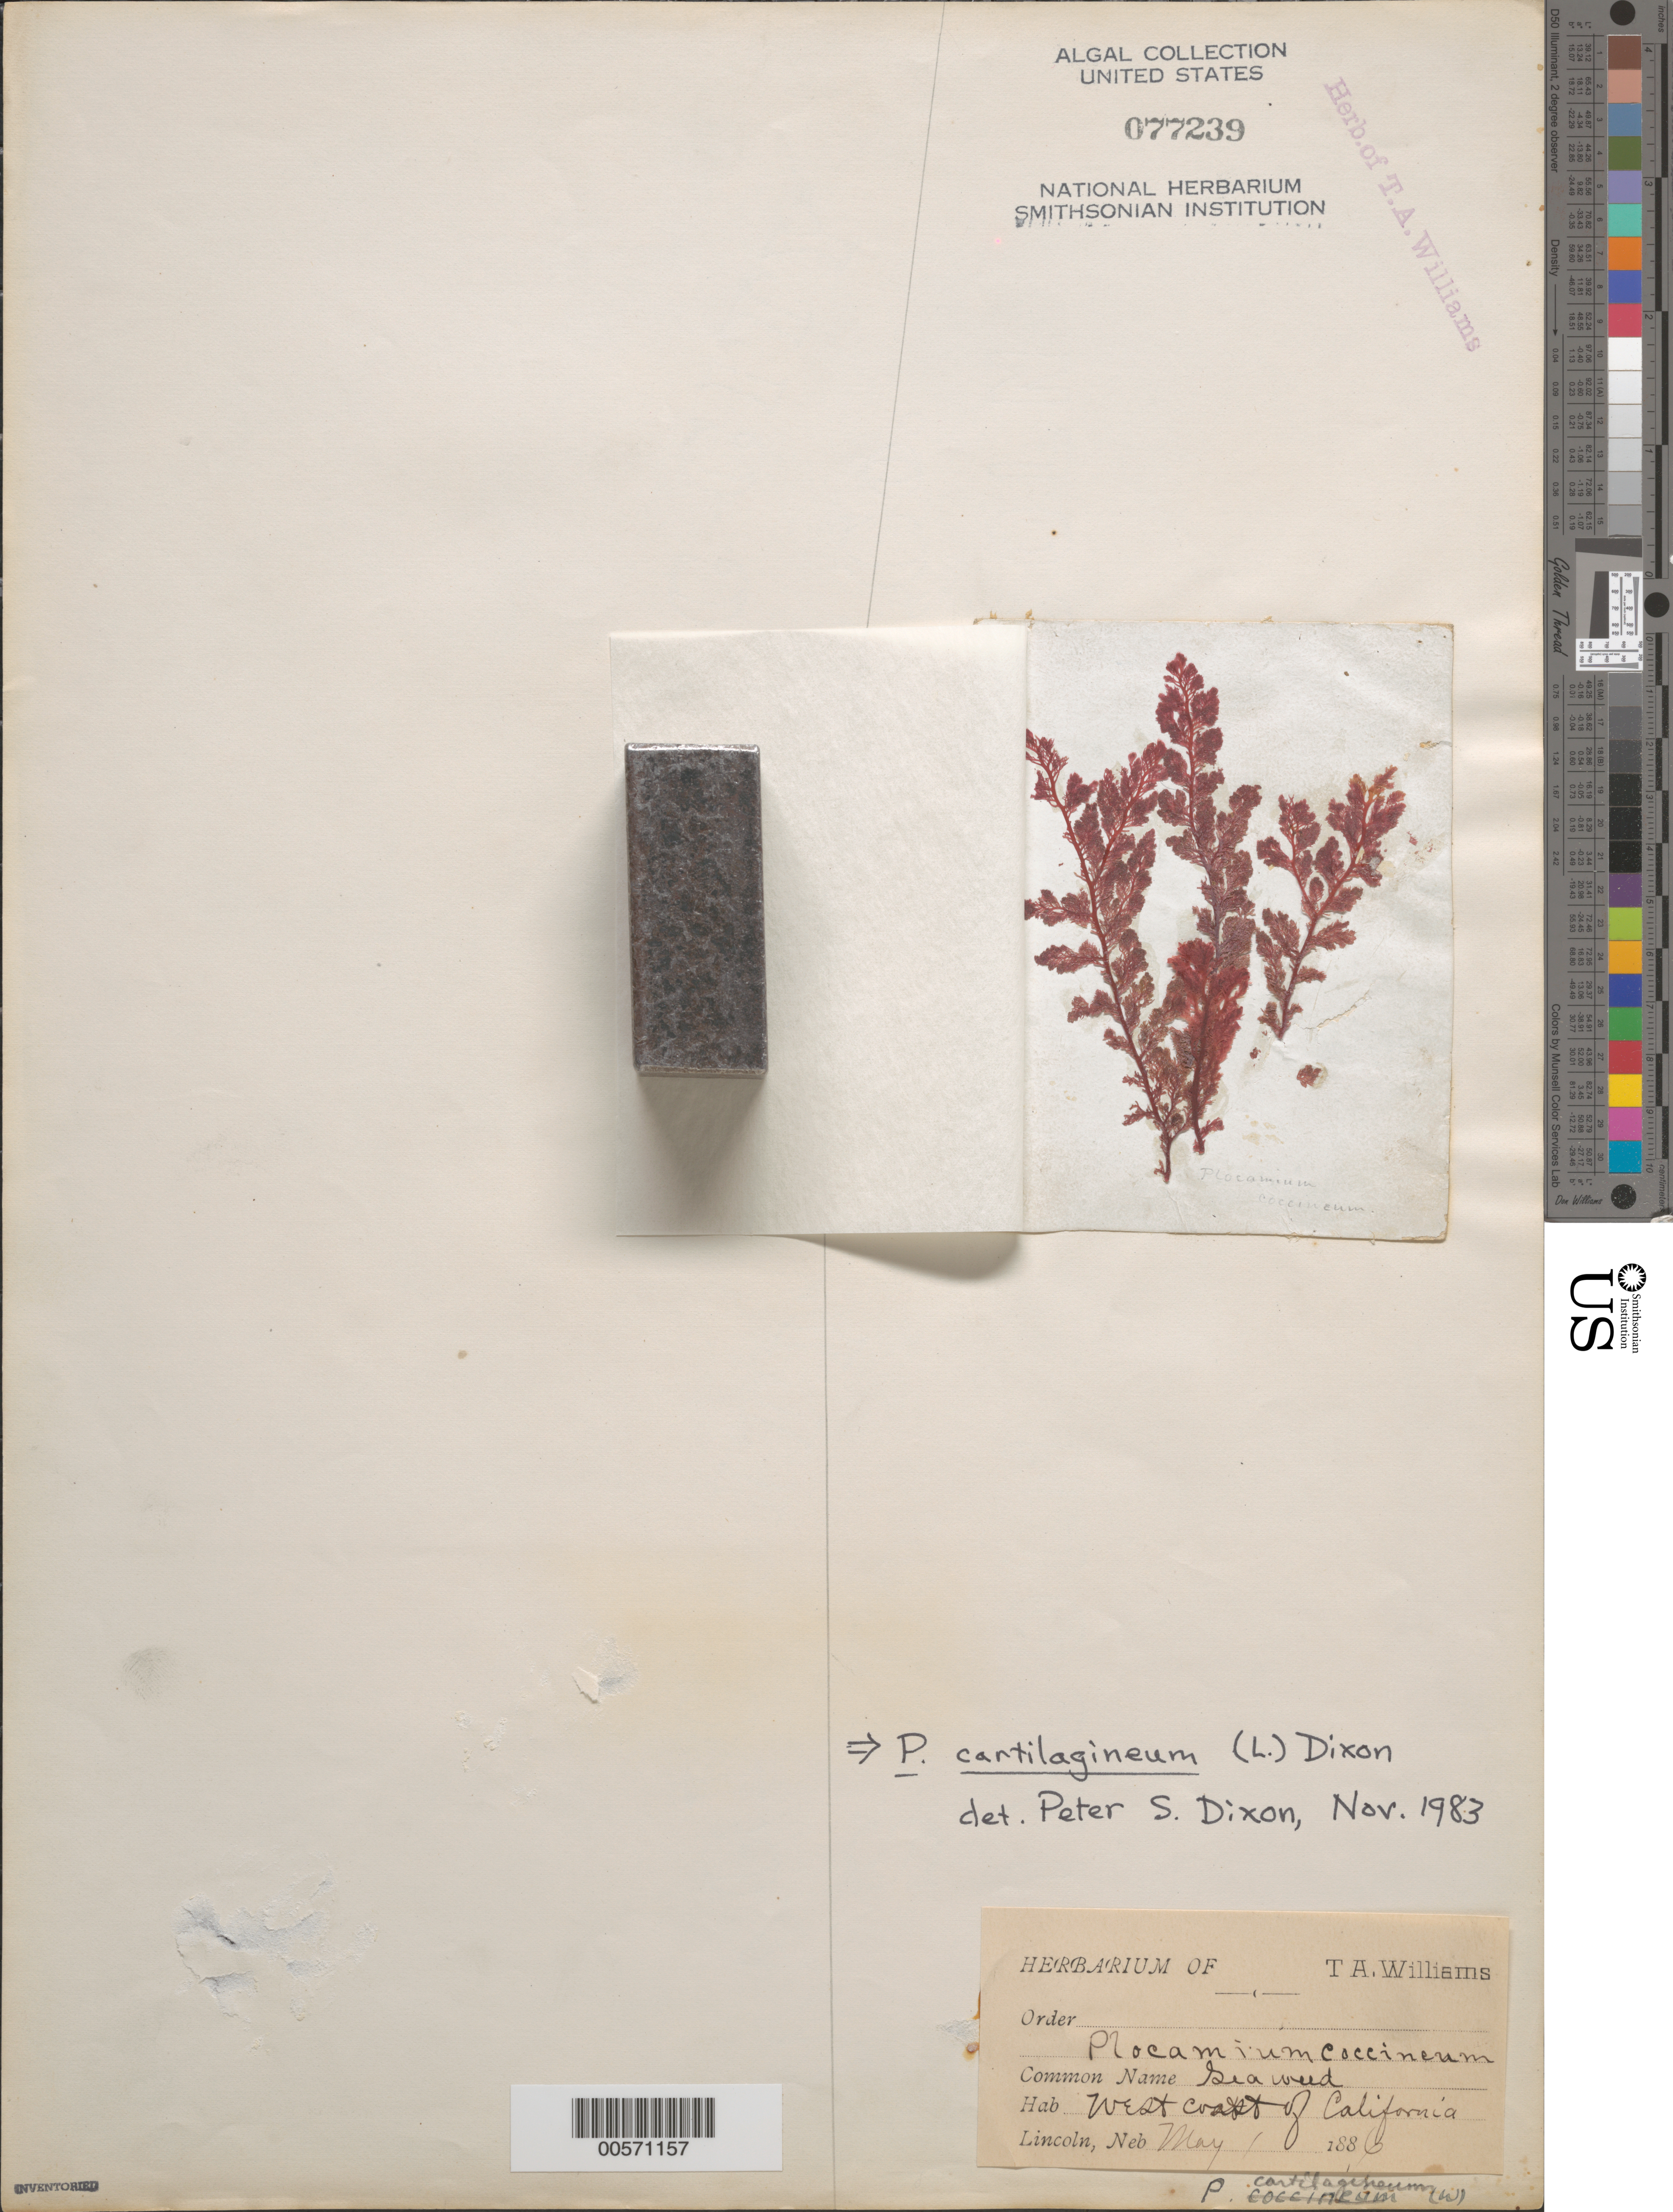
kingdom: Plantae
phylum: Rhodophyta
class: Florideophyceae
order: Plocamiales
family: Plocamiaceae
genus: Plocamium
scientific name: Plocamium cartilagineum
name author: (L.) P.S. Dixon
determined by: Dixon, P. S.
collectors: T. A. Williams (herbarium)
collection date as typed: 01 May 1886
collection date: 1886-05-01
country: United States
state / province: California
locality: West coast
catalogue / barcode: US 77239